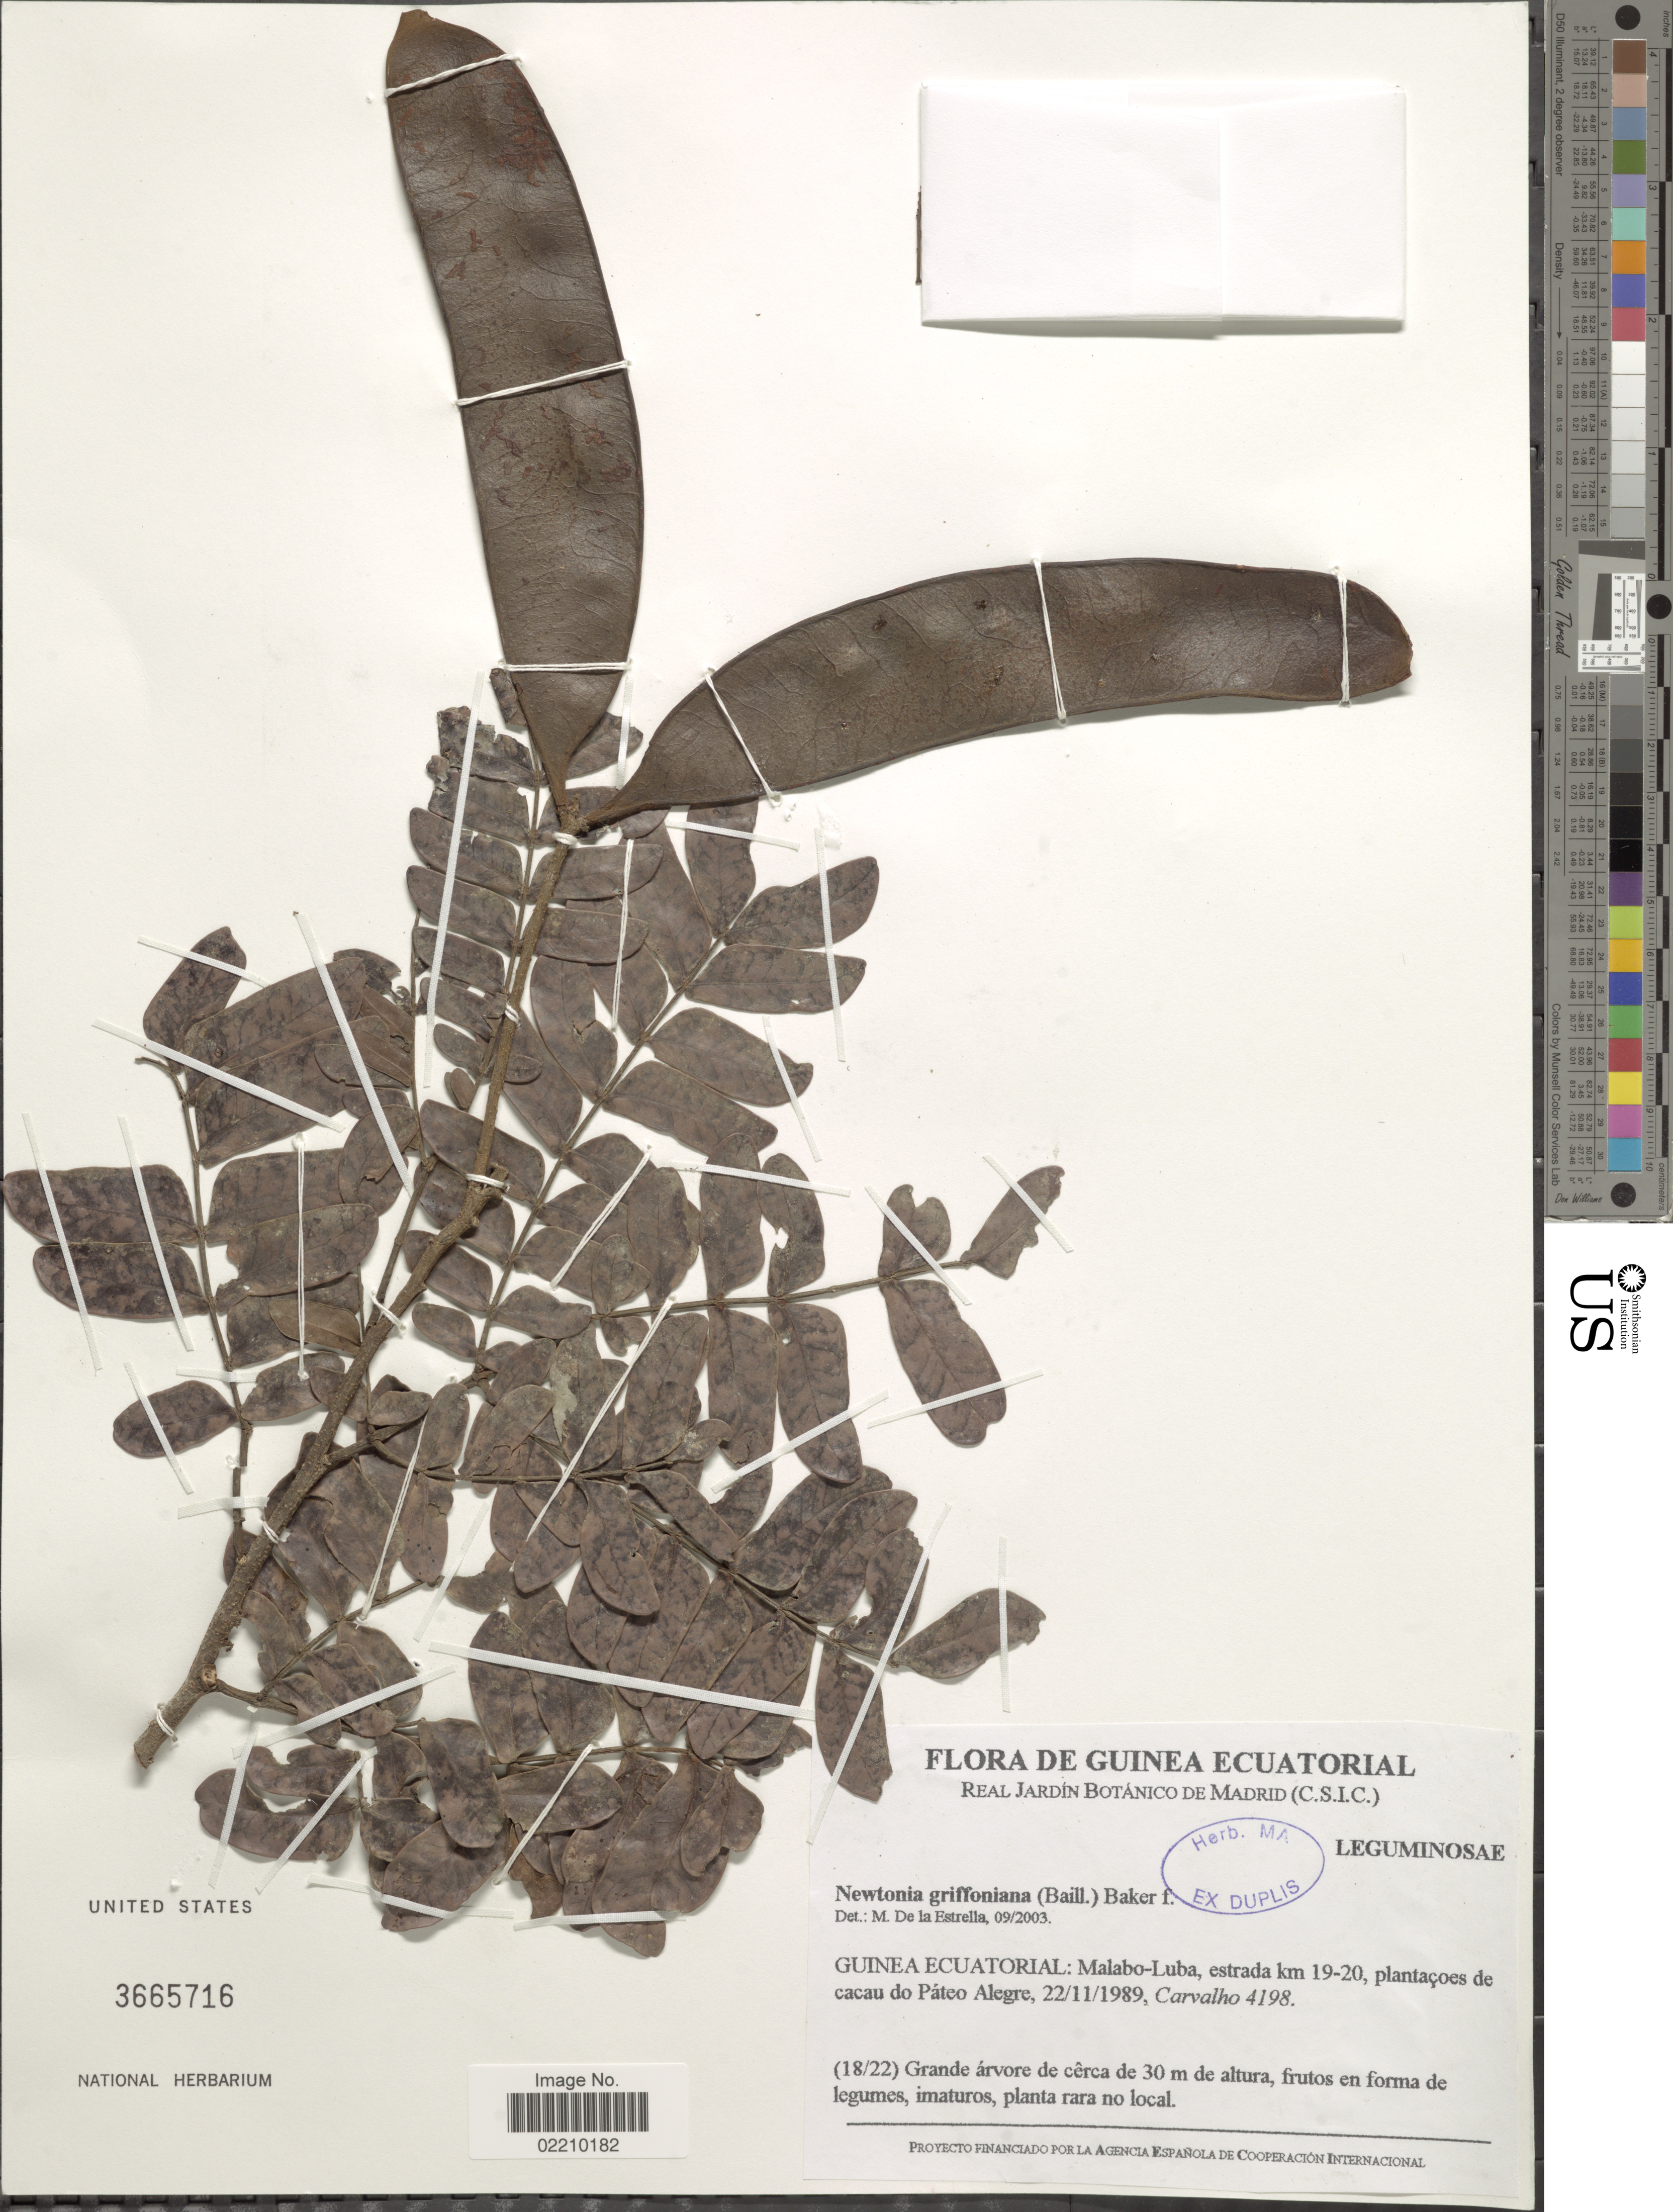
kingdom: Plantae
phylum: Tracheophyta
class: Magnoliopsida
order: Fabales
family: Fabaceae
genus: Newtonia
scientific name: Newtonia griffoniana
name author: (Baill.) Baker f.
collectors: Carvalho, --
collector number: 4198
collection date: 1989-11-22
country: Equatorial Guinea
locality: Guinea Ecuatorial: Malabo-Luba, estrada km 19-20, plantacoes de cacau do Pateo Alegre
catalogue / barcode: US 3665716